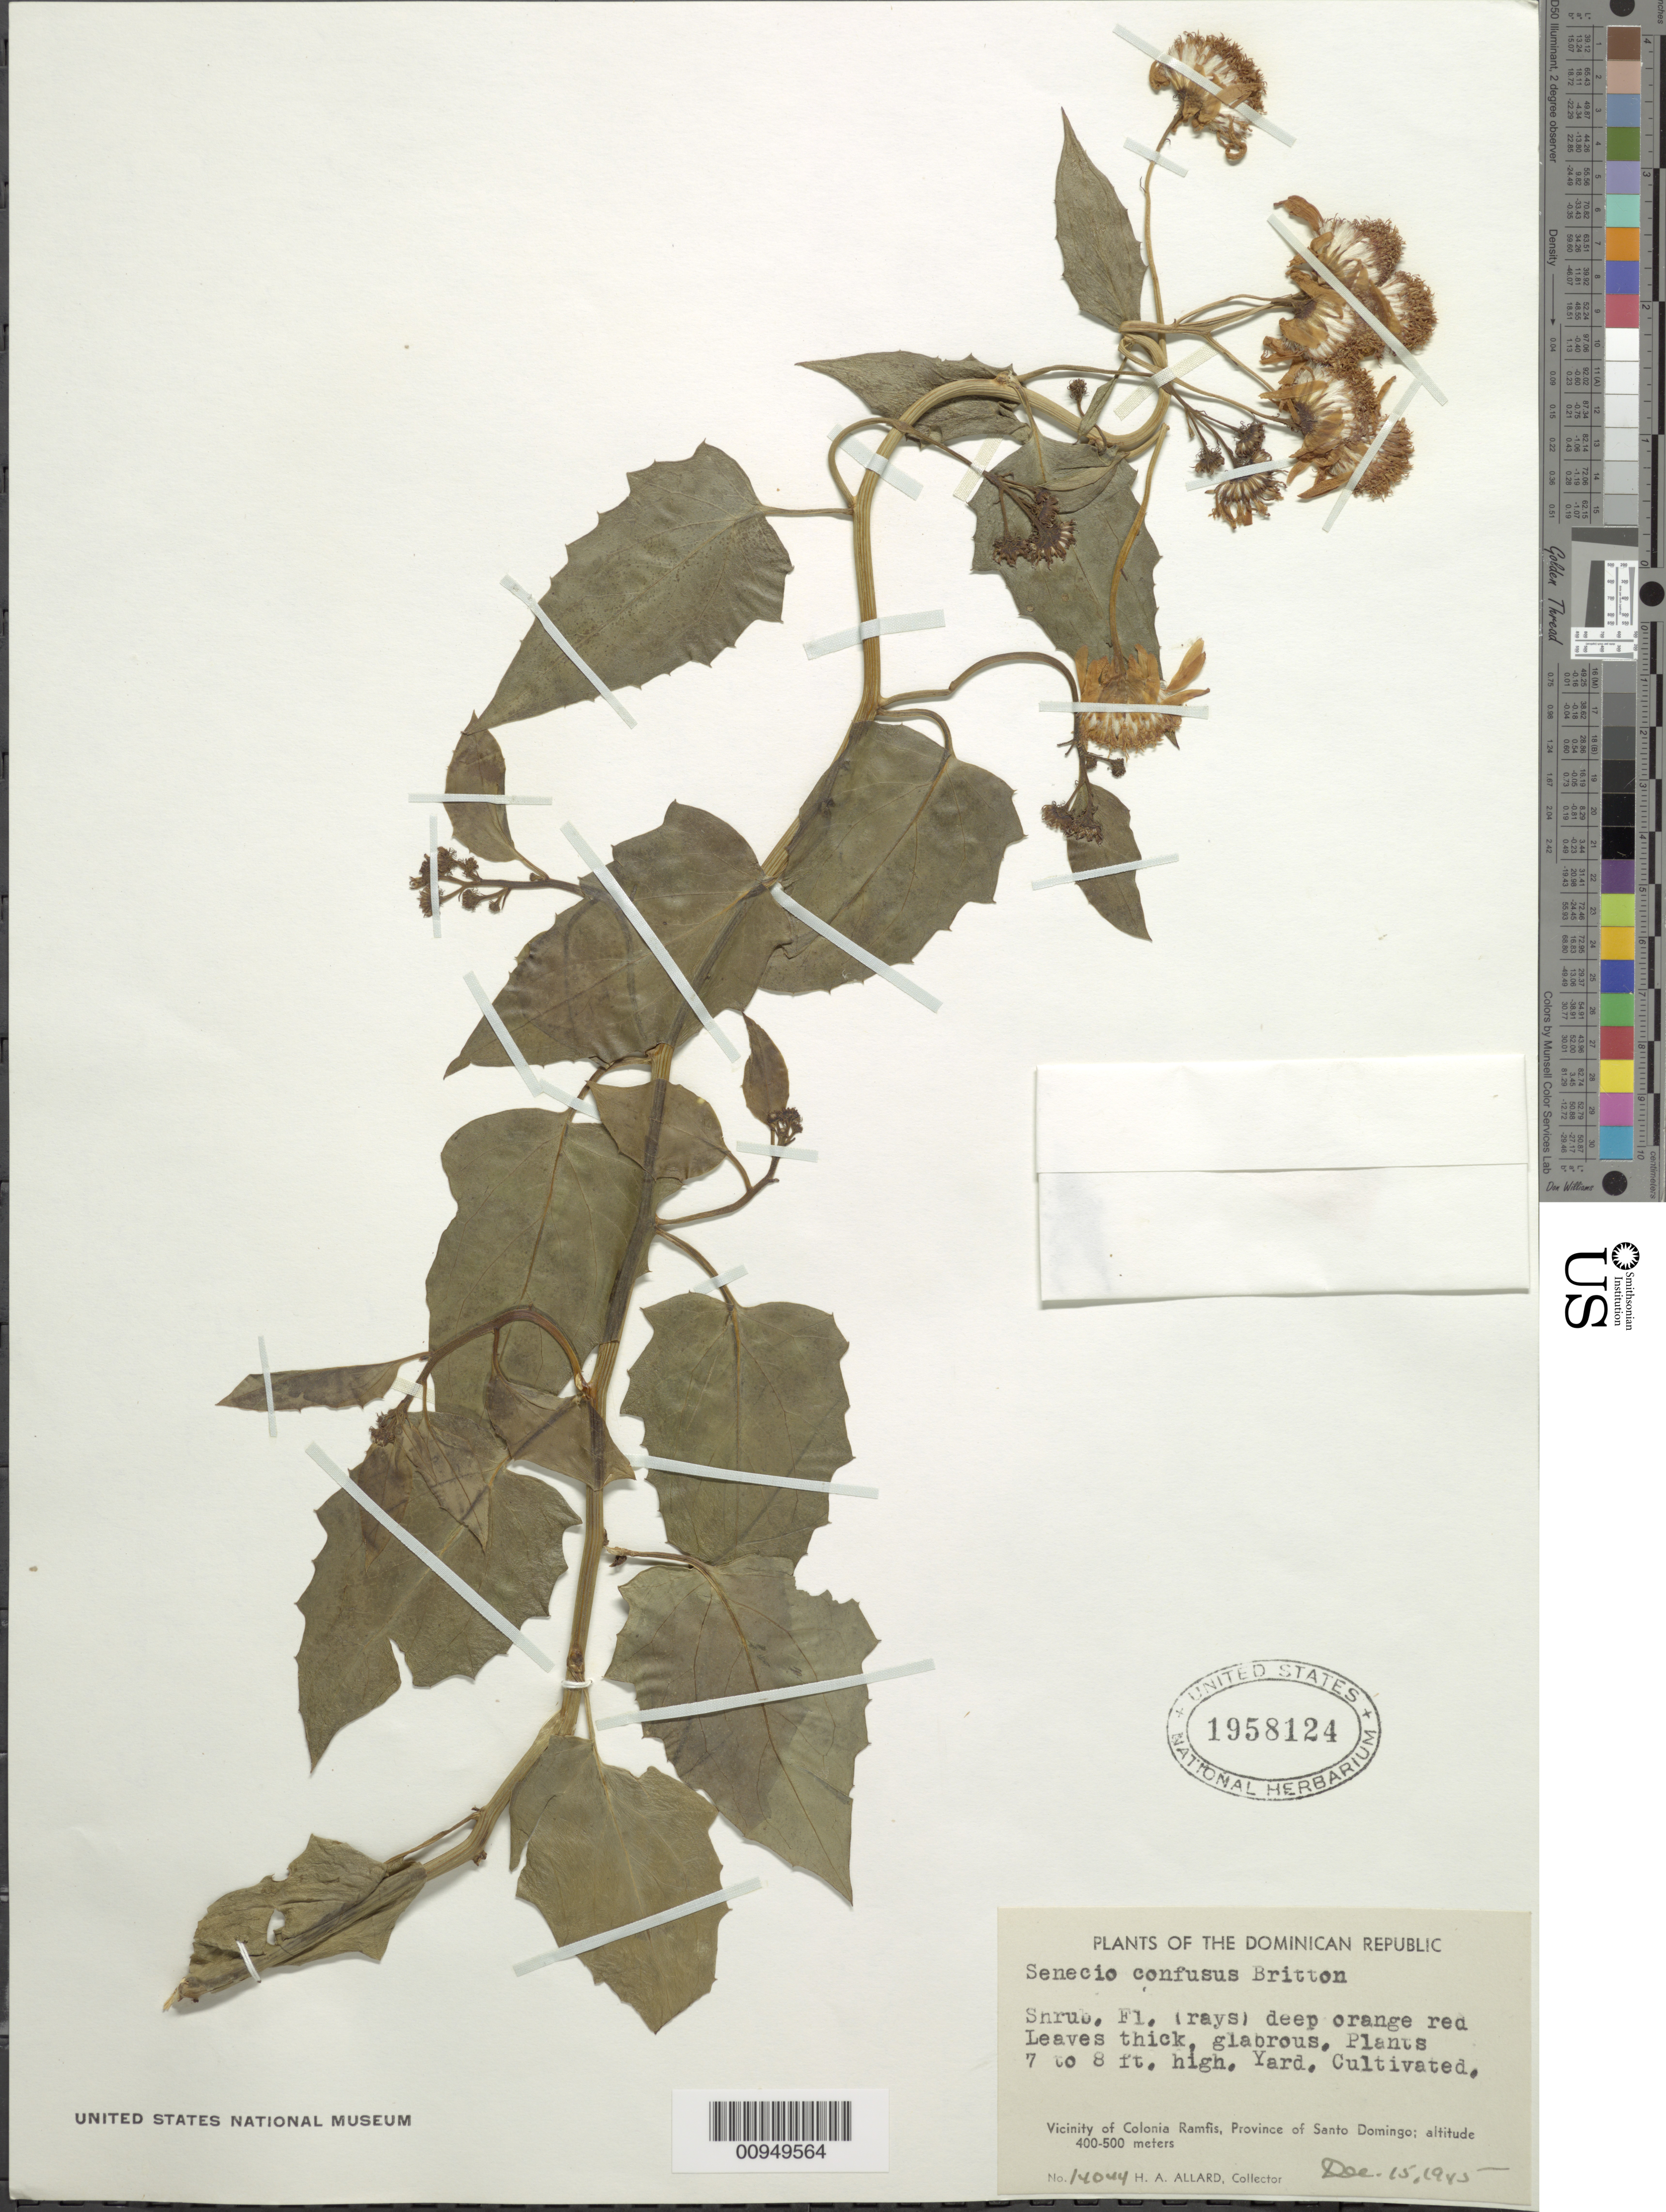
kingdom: Plantae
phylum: Tracheophyta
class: Magnoliopsida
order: Asterales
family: Asteraceae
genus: Pseudogynoxys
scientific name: Pseudogynoxys chenopodioides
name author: (Kunth) Cabrera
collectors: H. A. Allard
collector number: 14044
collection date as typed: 15 Dec 1945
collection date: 1945-12-15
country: Dominican Republic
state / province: Santo Domingo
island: Hispaniola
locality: Vicinity of Colonia Ramfis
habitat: Yard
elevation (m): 400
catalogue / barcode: US 1958124